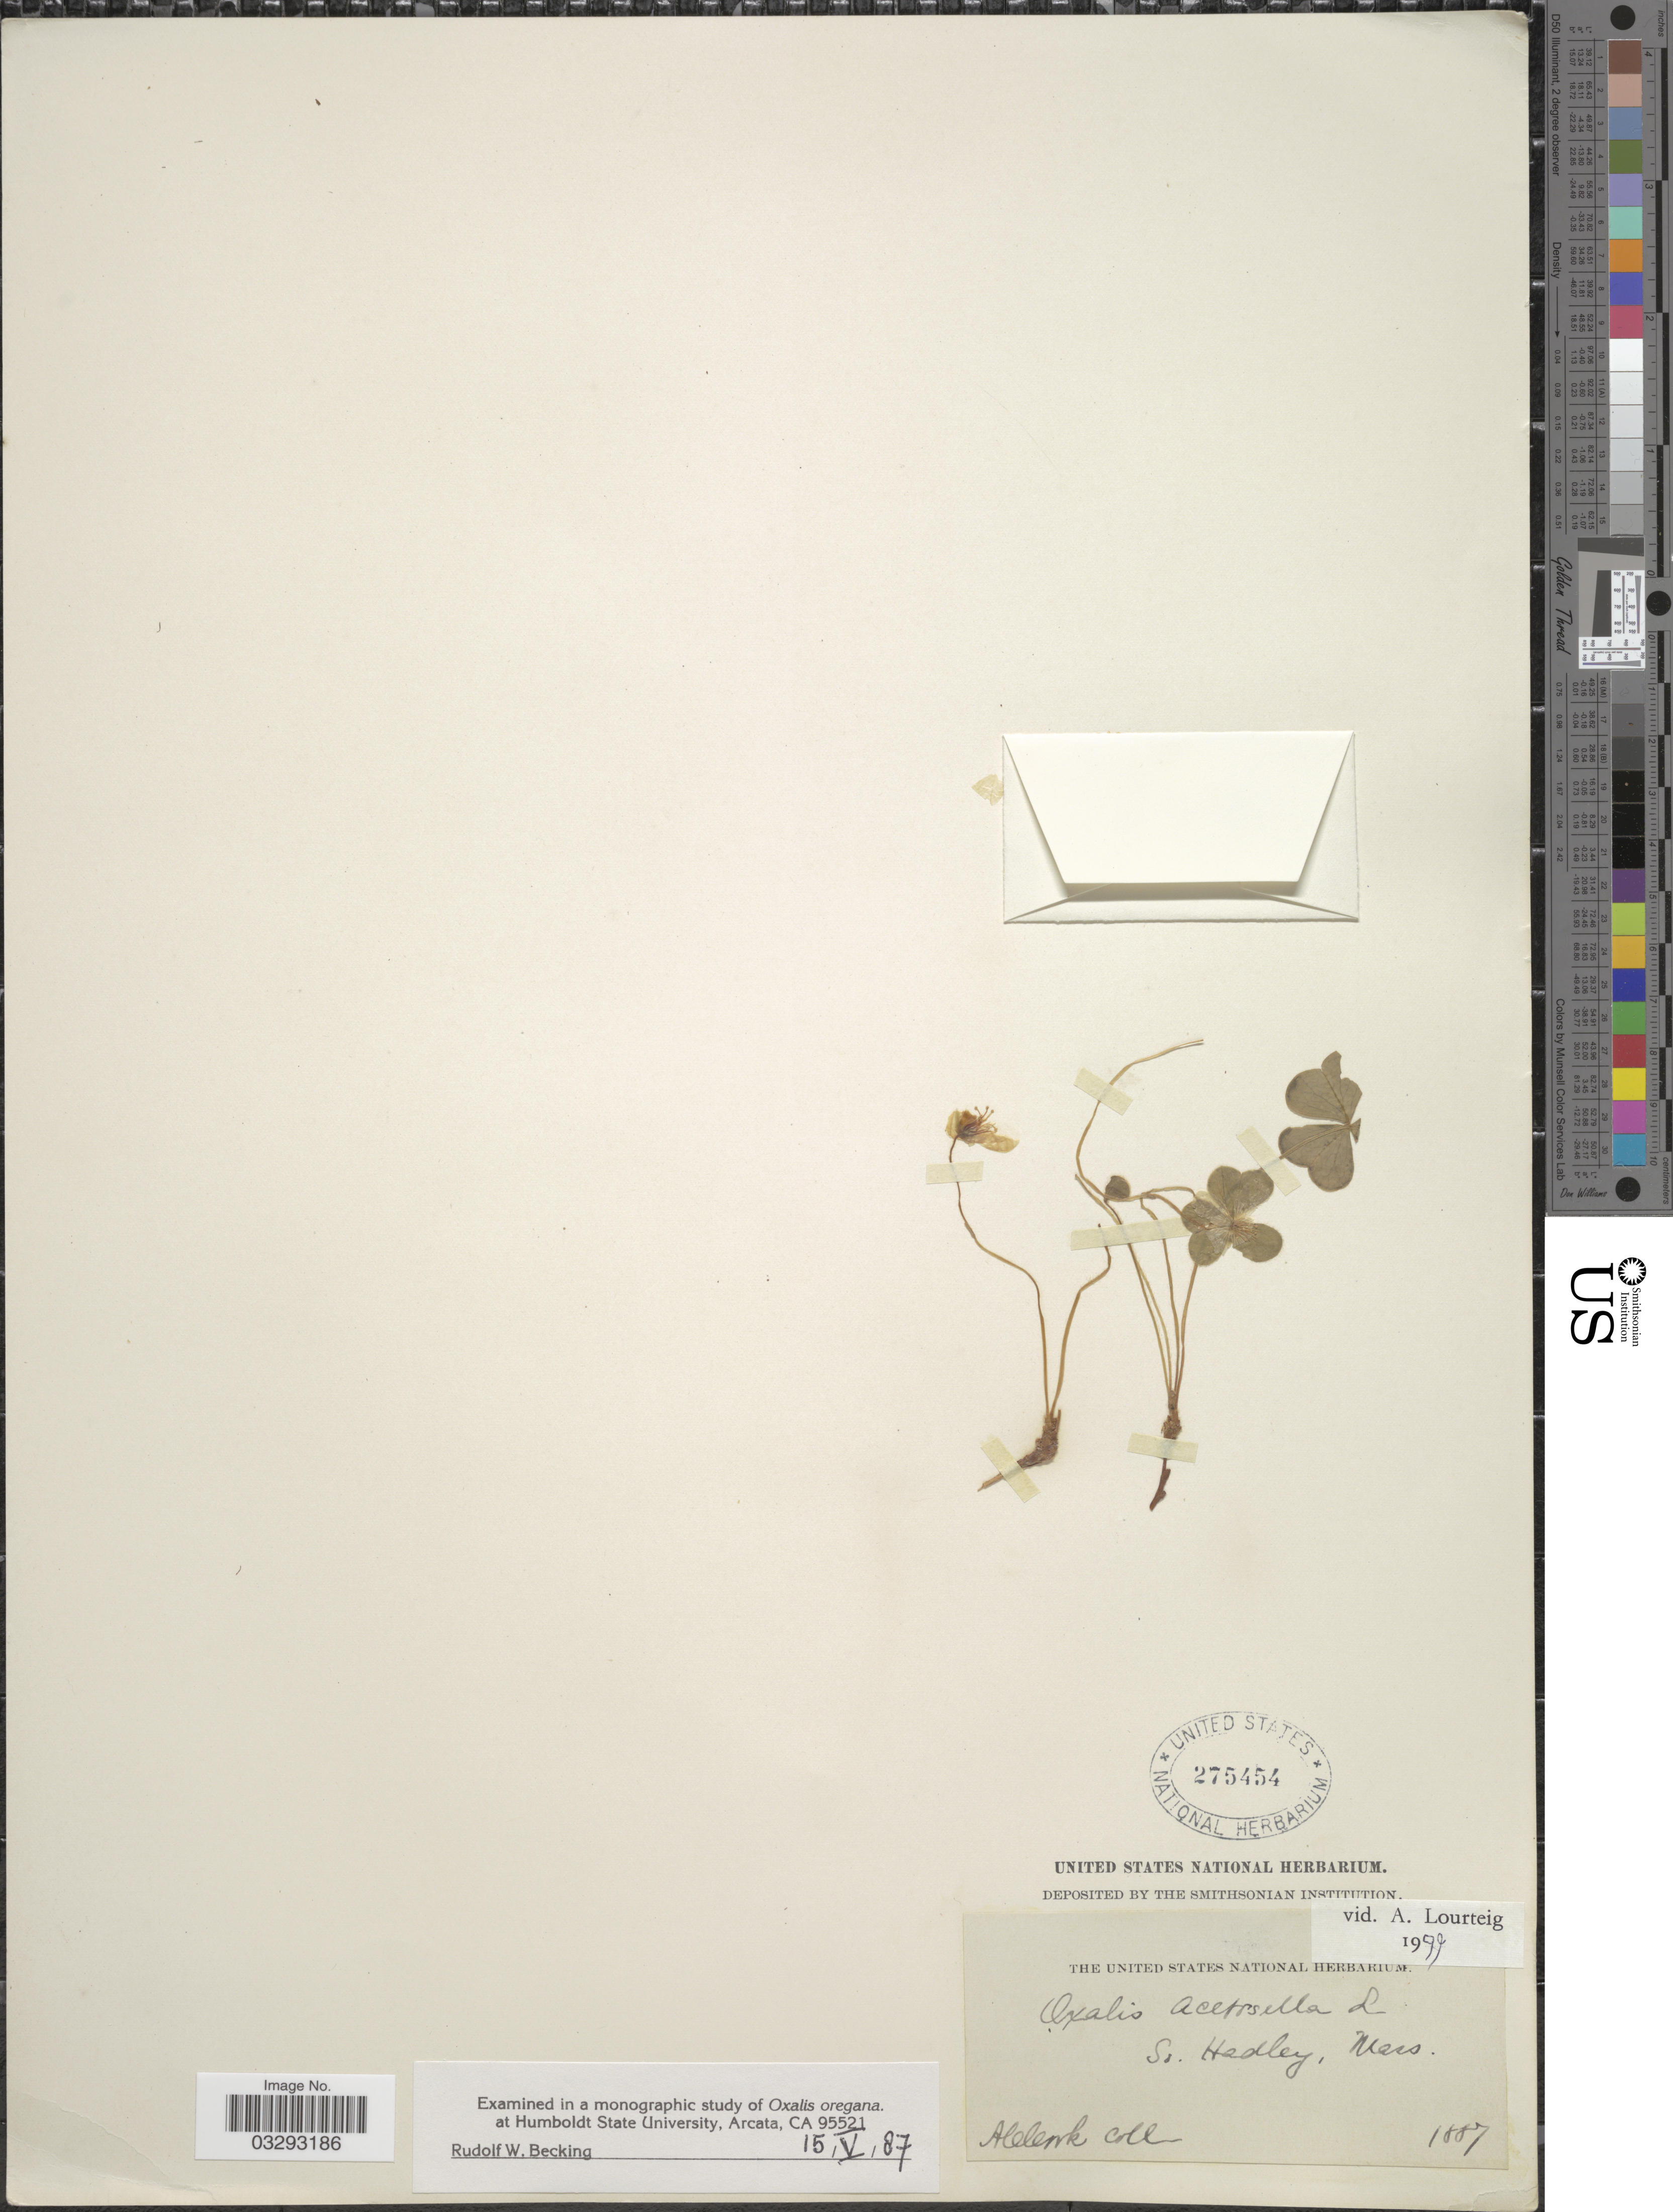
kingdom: Plantae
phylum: Tracheophyta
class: Magnoliopsida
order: Oxalidales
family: Oxalidaceae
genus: Oxalis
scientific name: Oxalis acetosella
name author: L.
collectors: A. Cook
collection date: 1887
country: United States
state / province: Massachusetts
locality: So. Hadley, Mass.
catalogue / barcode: US 275454